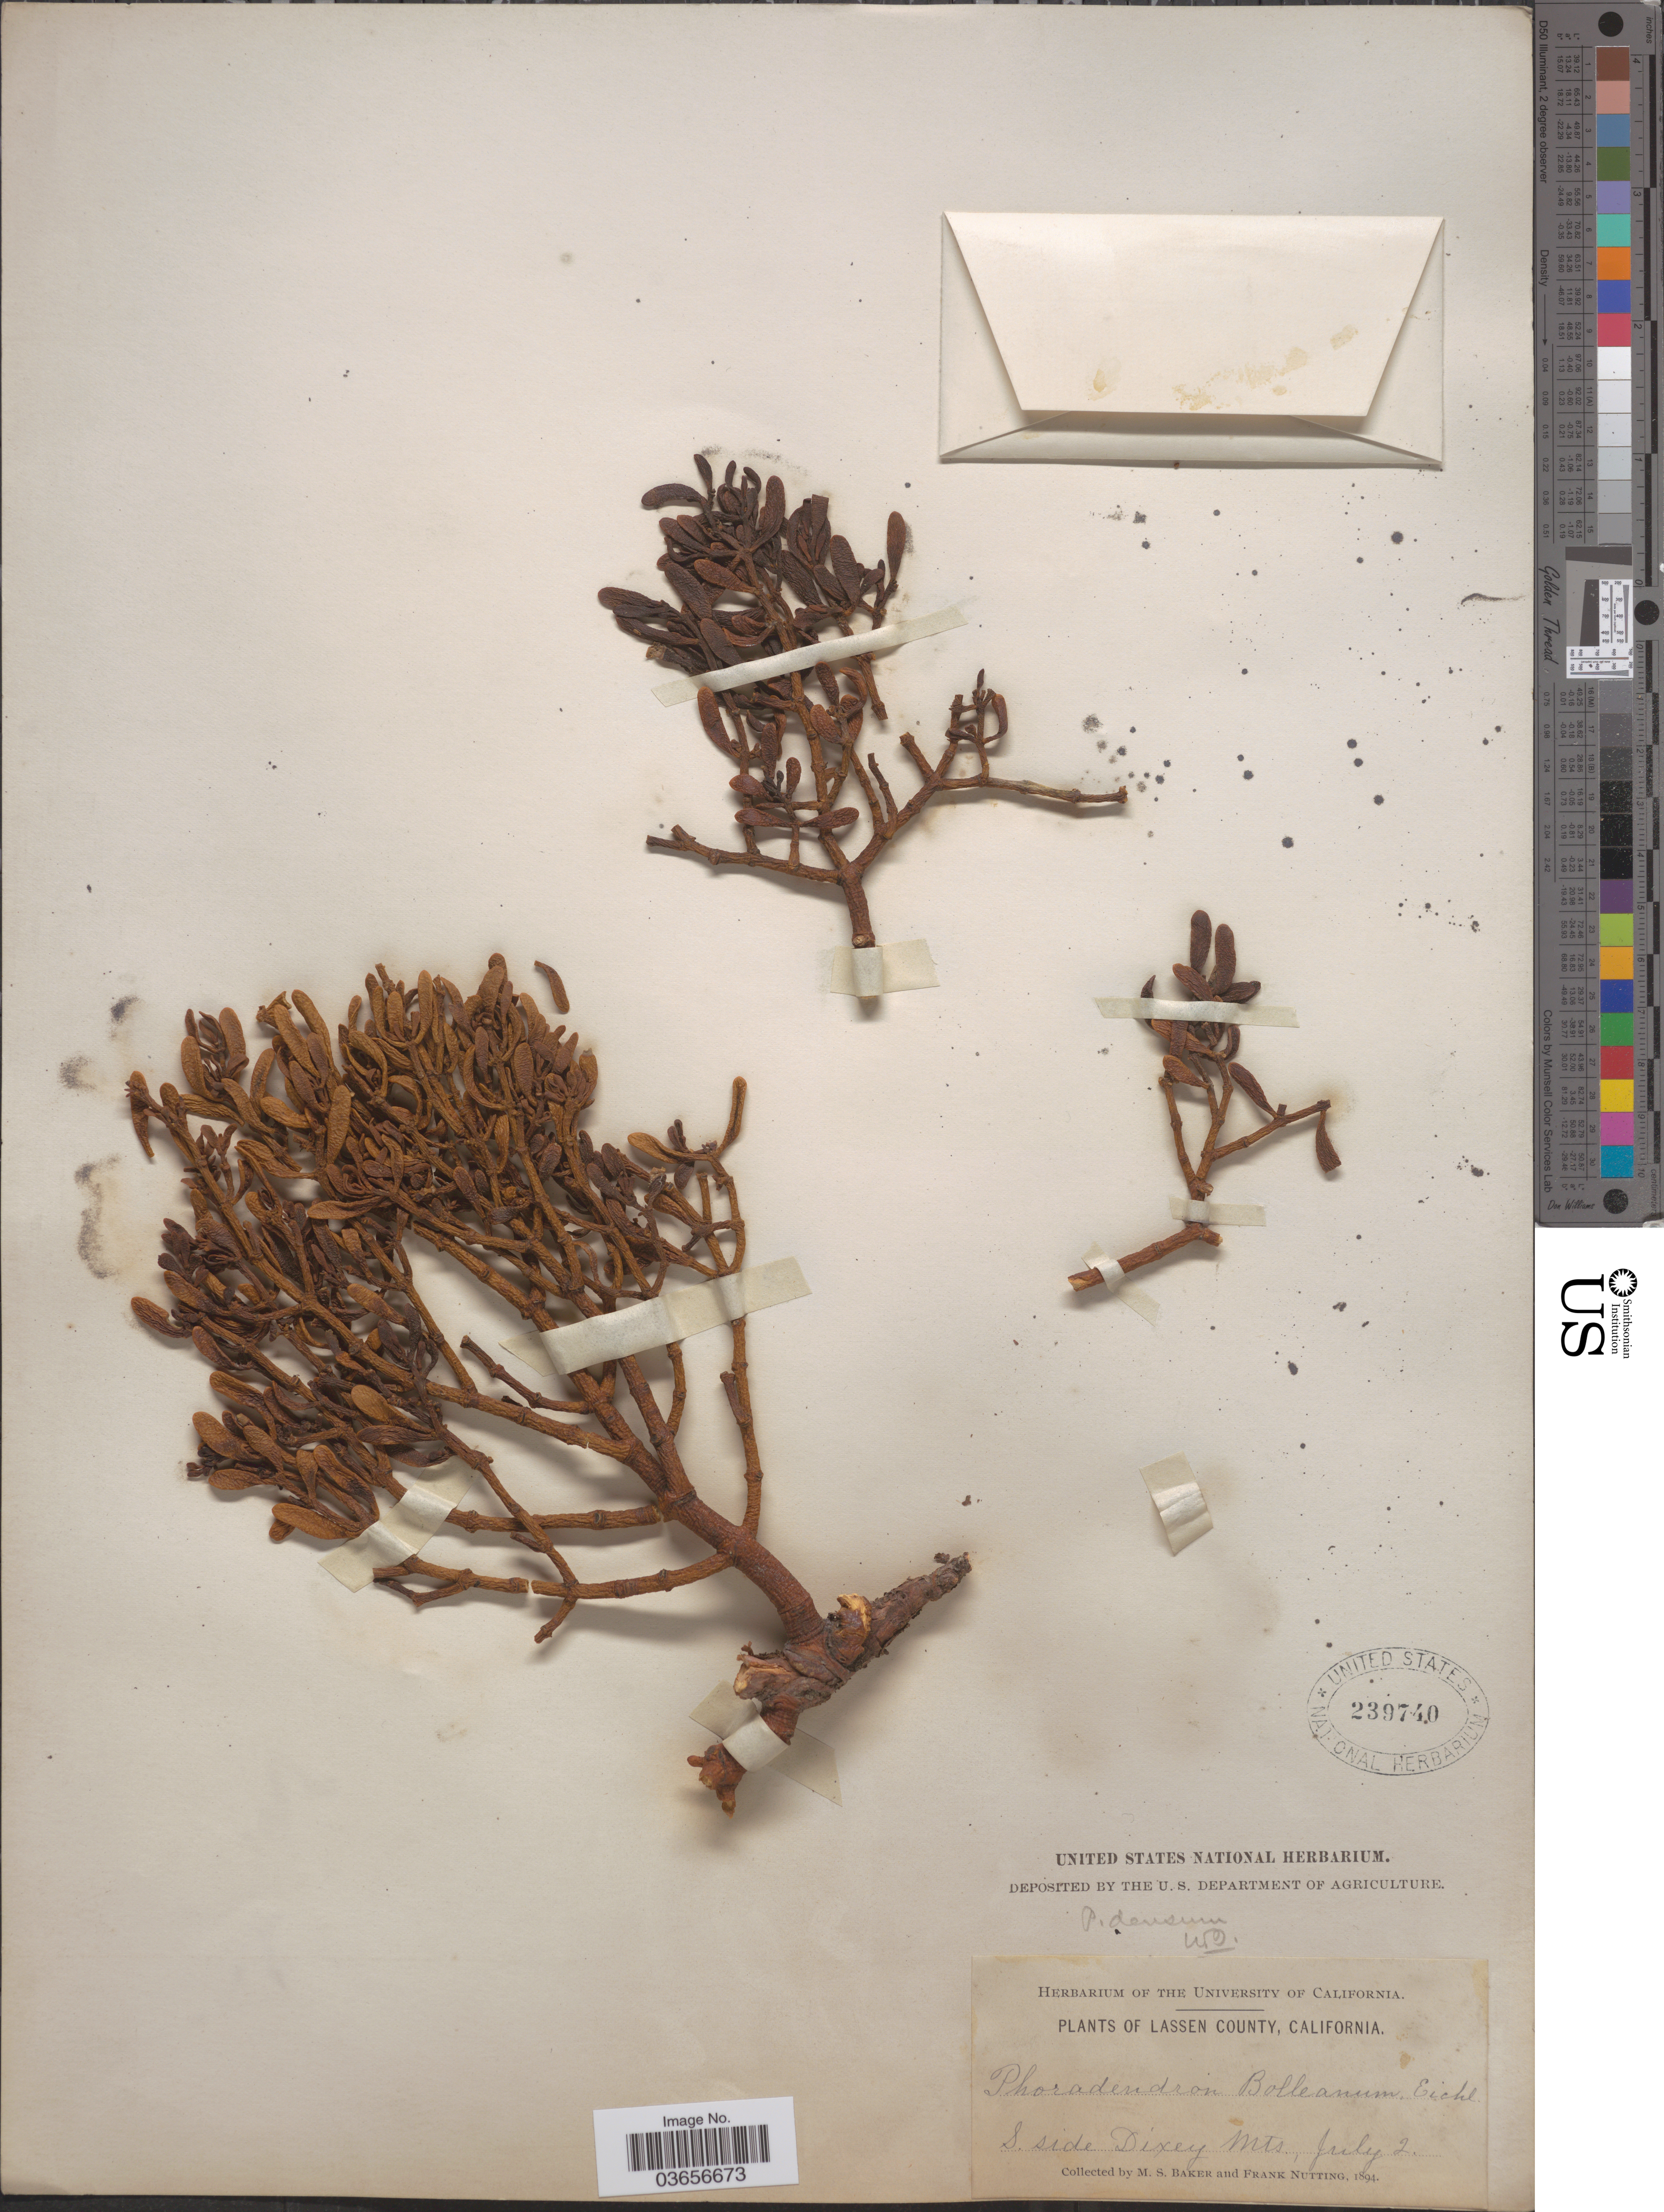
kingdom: Plantae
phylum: Tracheophyta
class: Magnoliopsida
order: Santalales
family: Viscaceae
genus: Phoradendron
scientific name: Phoradendron bolleanum var. densum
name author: (Torr. ex Trel.) Fosberg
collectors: M. S. Baker & F. Nutting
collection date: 1894-07-02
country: United States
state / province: California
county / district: Lassen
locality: Lassen County. S. side Dixey Mts.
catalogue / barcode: US 239740